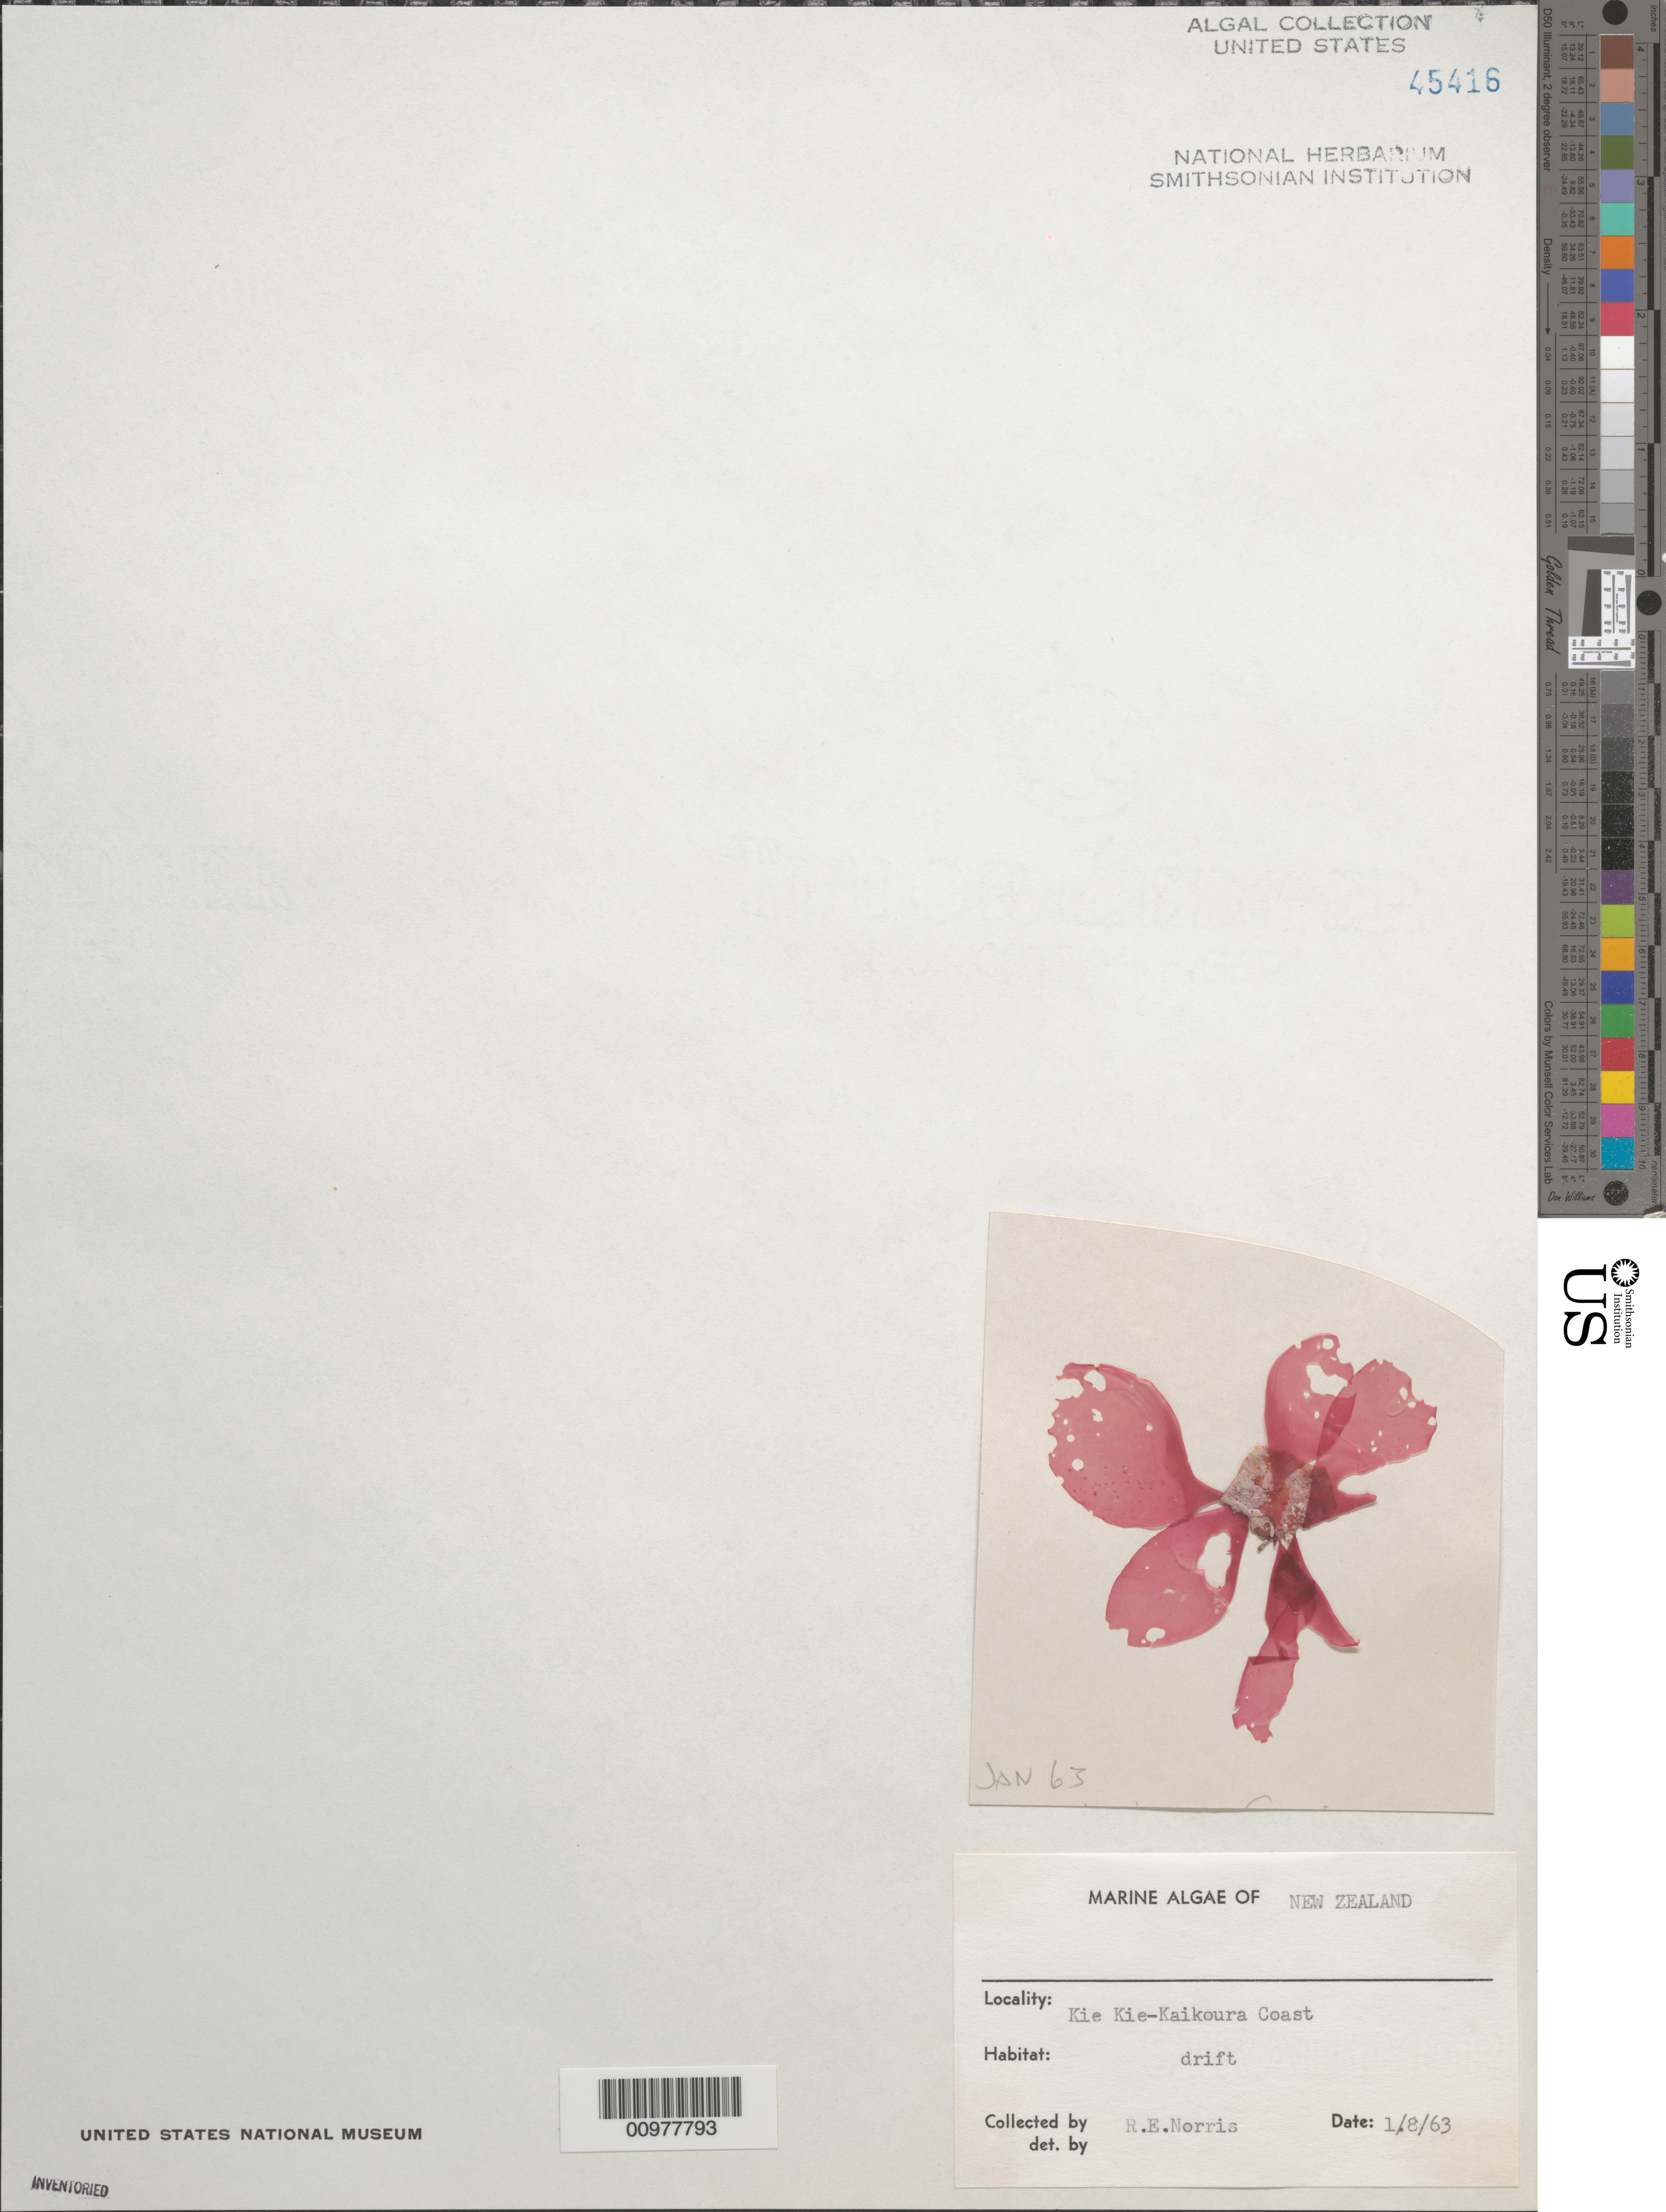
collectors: R. E. Norris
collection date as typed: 08 Jan 1963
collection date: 1963-01-08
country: New Zealand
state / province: Canterbury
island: South Island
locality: Kie Kie-Kaikoura Coast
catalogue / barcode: US 45416